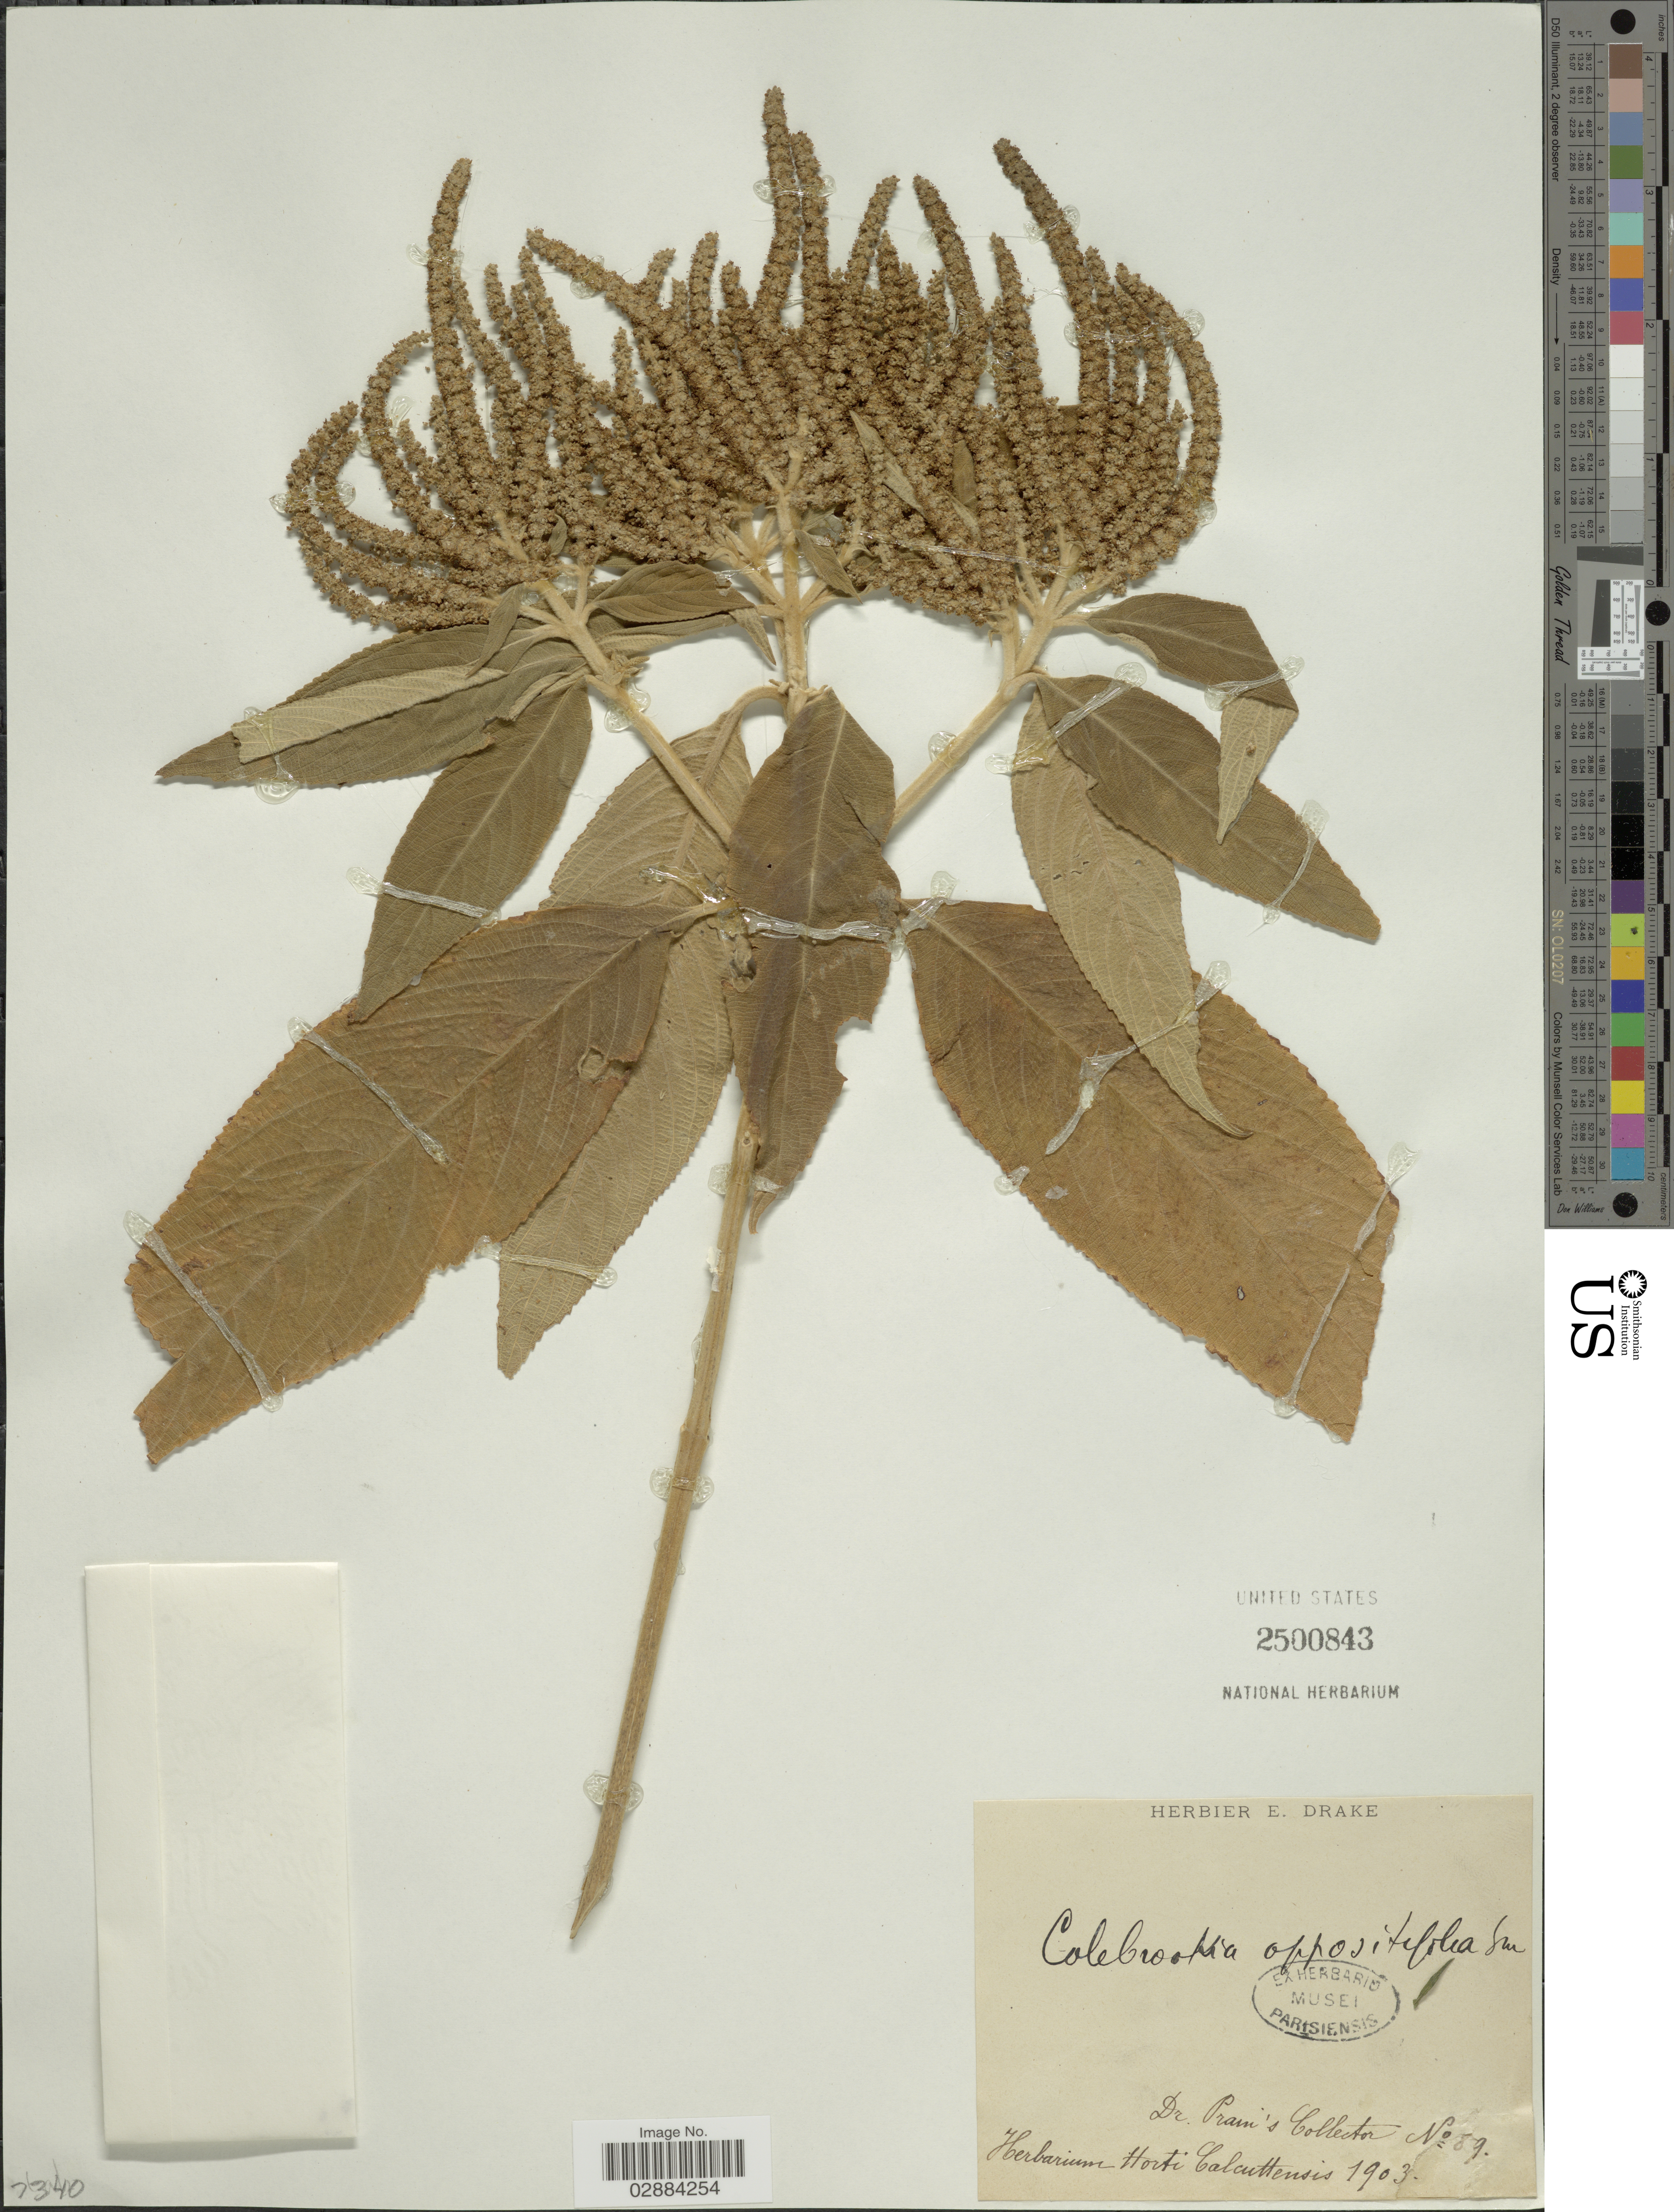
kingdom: Plantae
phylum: Tracheophyta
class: Magnoliopsida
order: Lamiales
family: Lamiaceae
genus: Colebrookea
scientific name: Colebrookea oppositifolia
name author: Small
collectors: Dr. Prain's collector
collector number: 89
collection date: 1903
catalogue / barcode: US 2500843